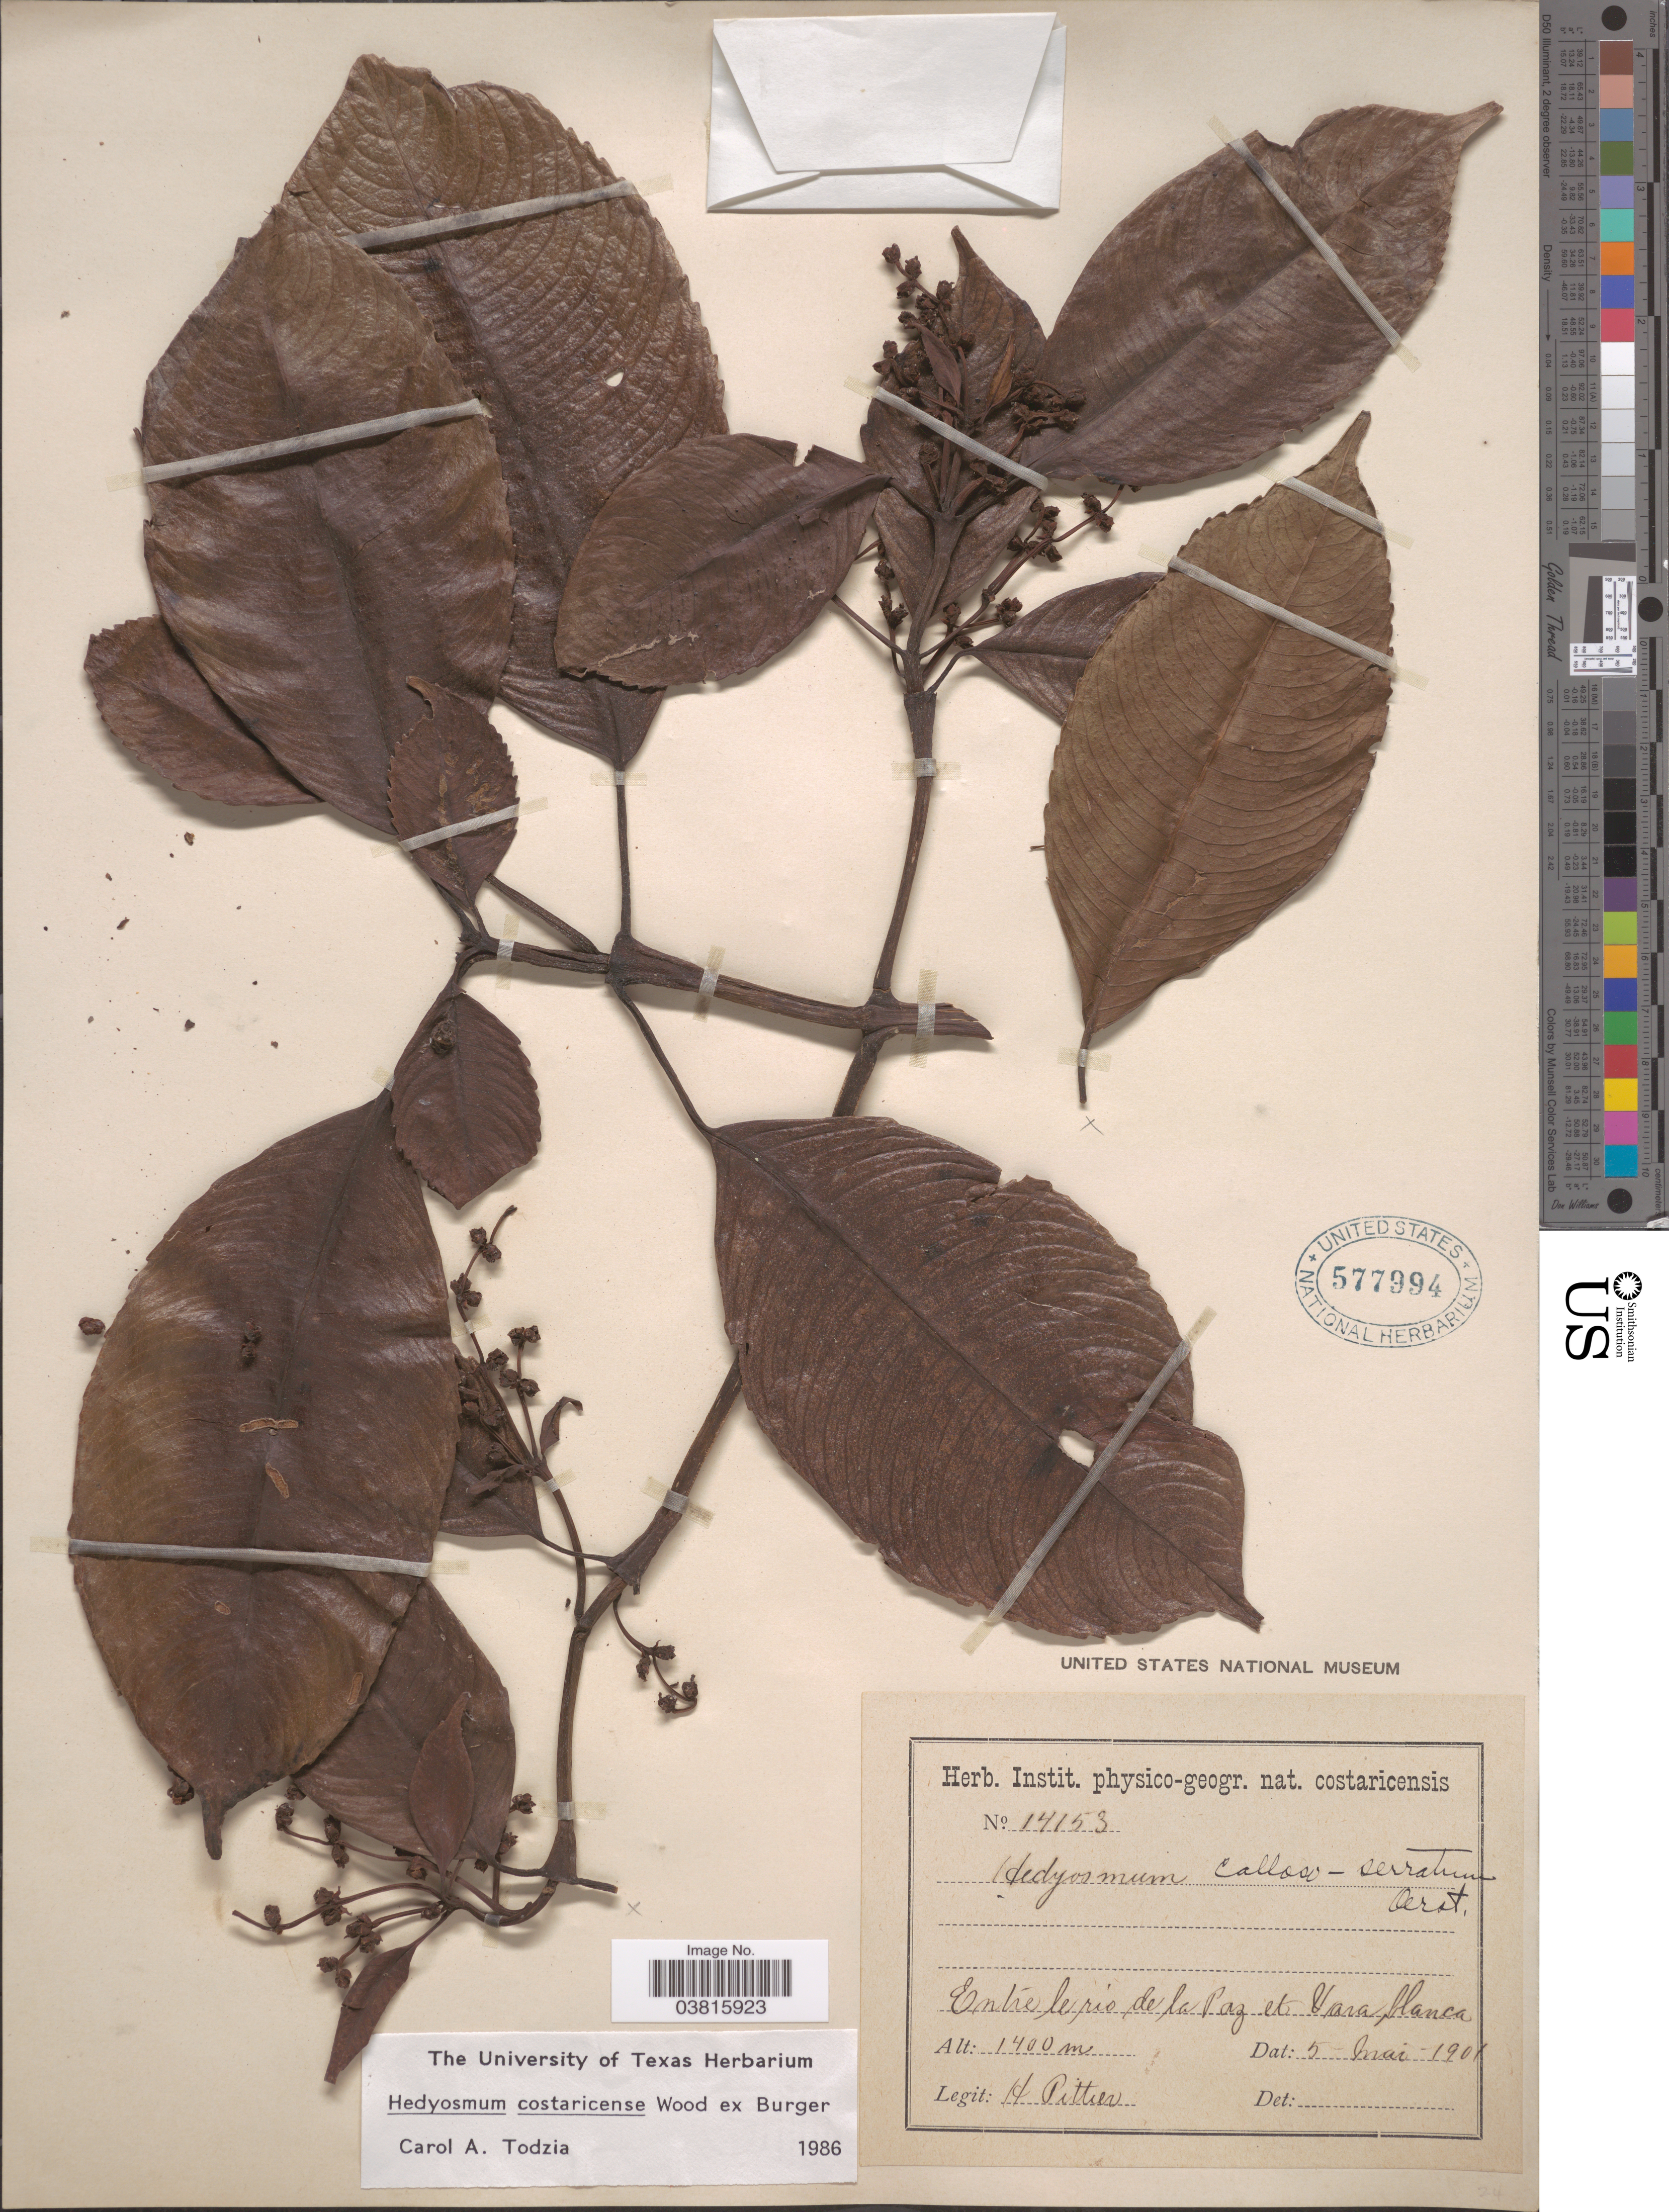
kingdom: Plantae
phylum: Tracheophyta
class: Magnoliopsida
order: Chloranthales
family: Chloranthaceae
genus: Hedyosmum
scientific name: Hedyosmum costaricense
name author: C.E. Wood ex W.C. Burger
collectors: H. F. Pittier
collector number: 14153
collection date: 1901-05-05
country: Costa Rica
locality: Entre le río de La Paz et Vara Blanca.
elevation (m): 1400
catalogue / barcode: US 577994